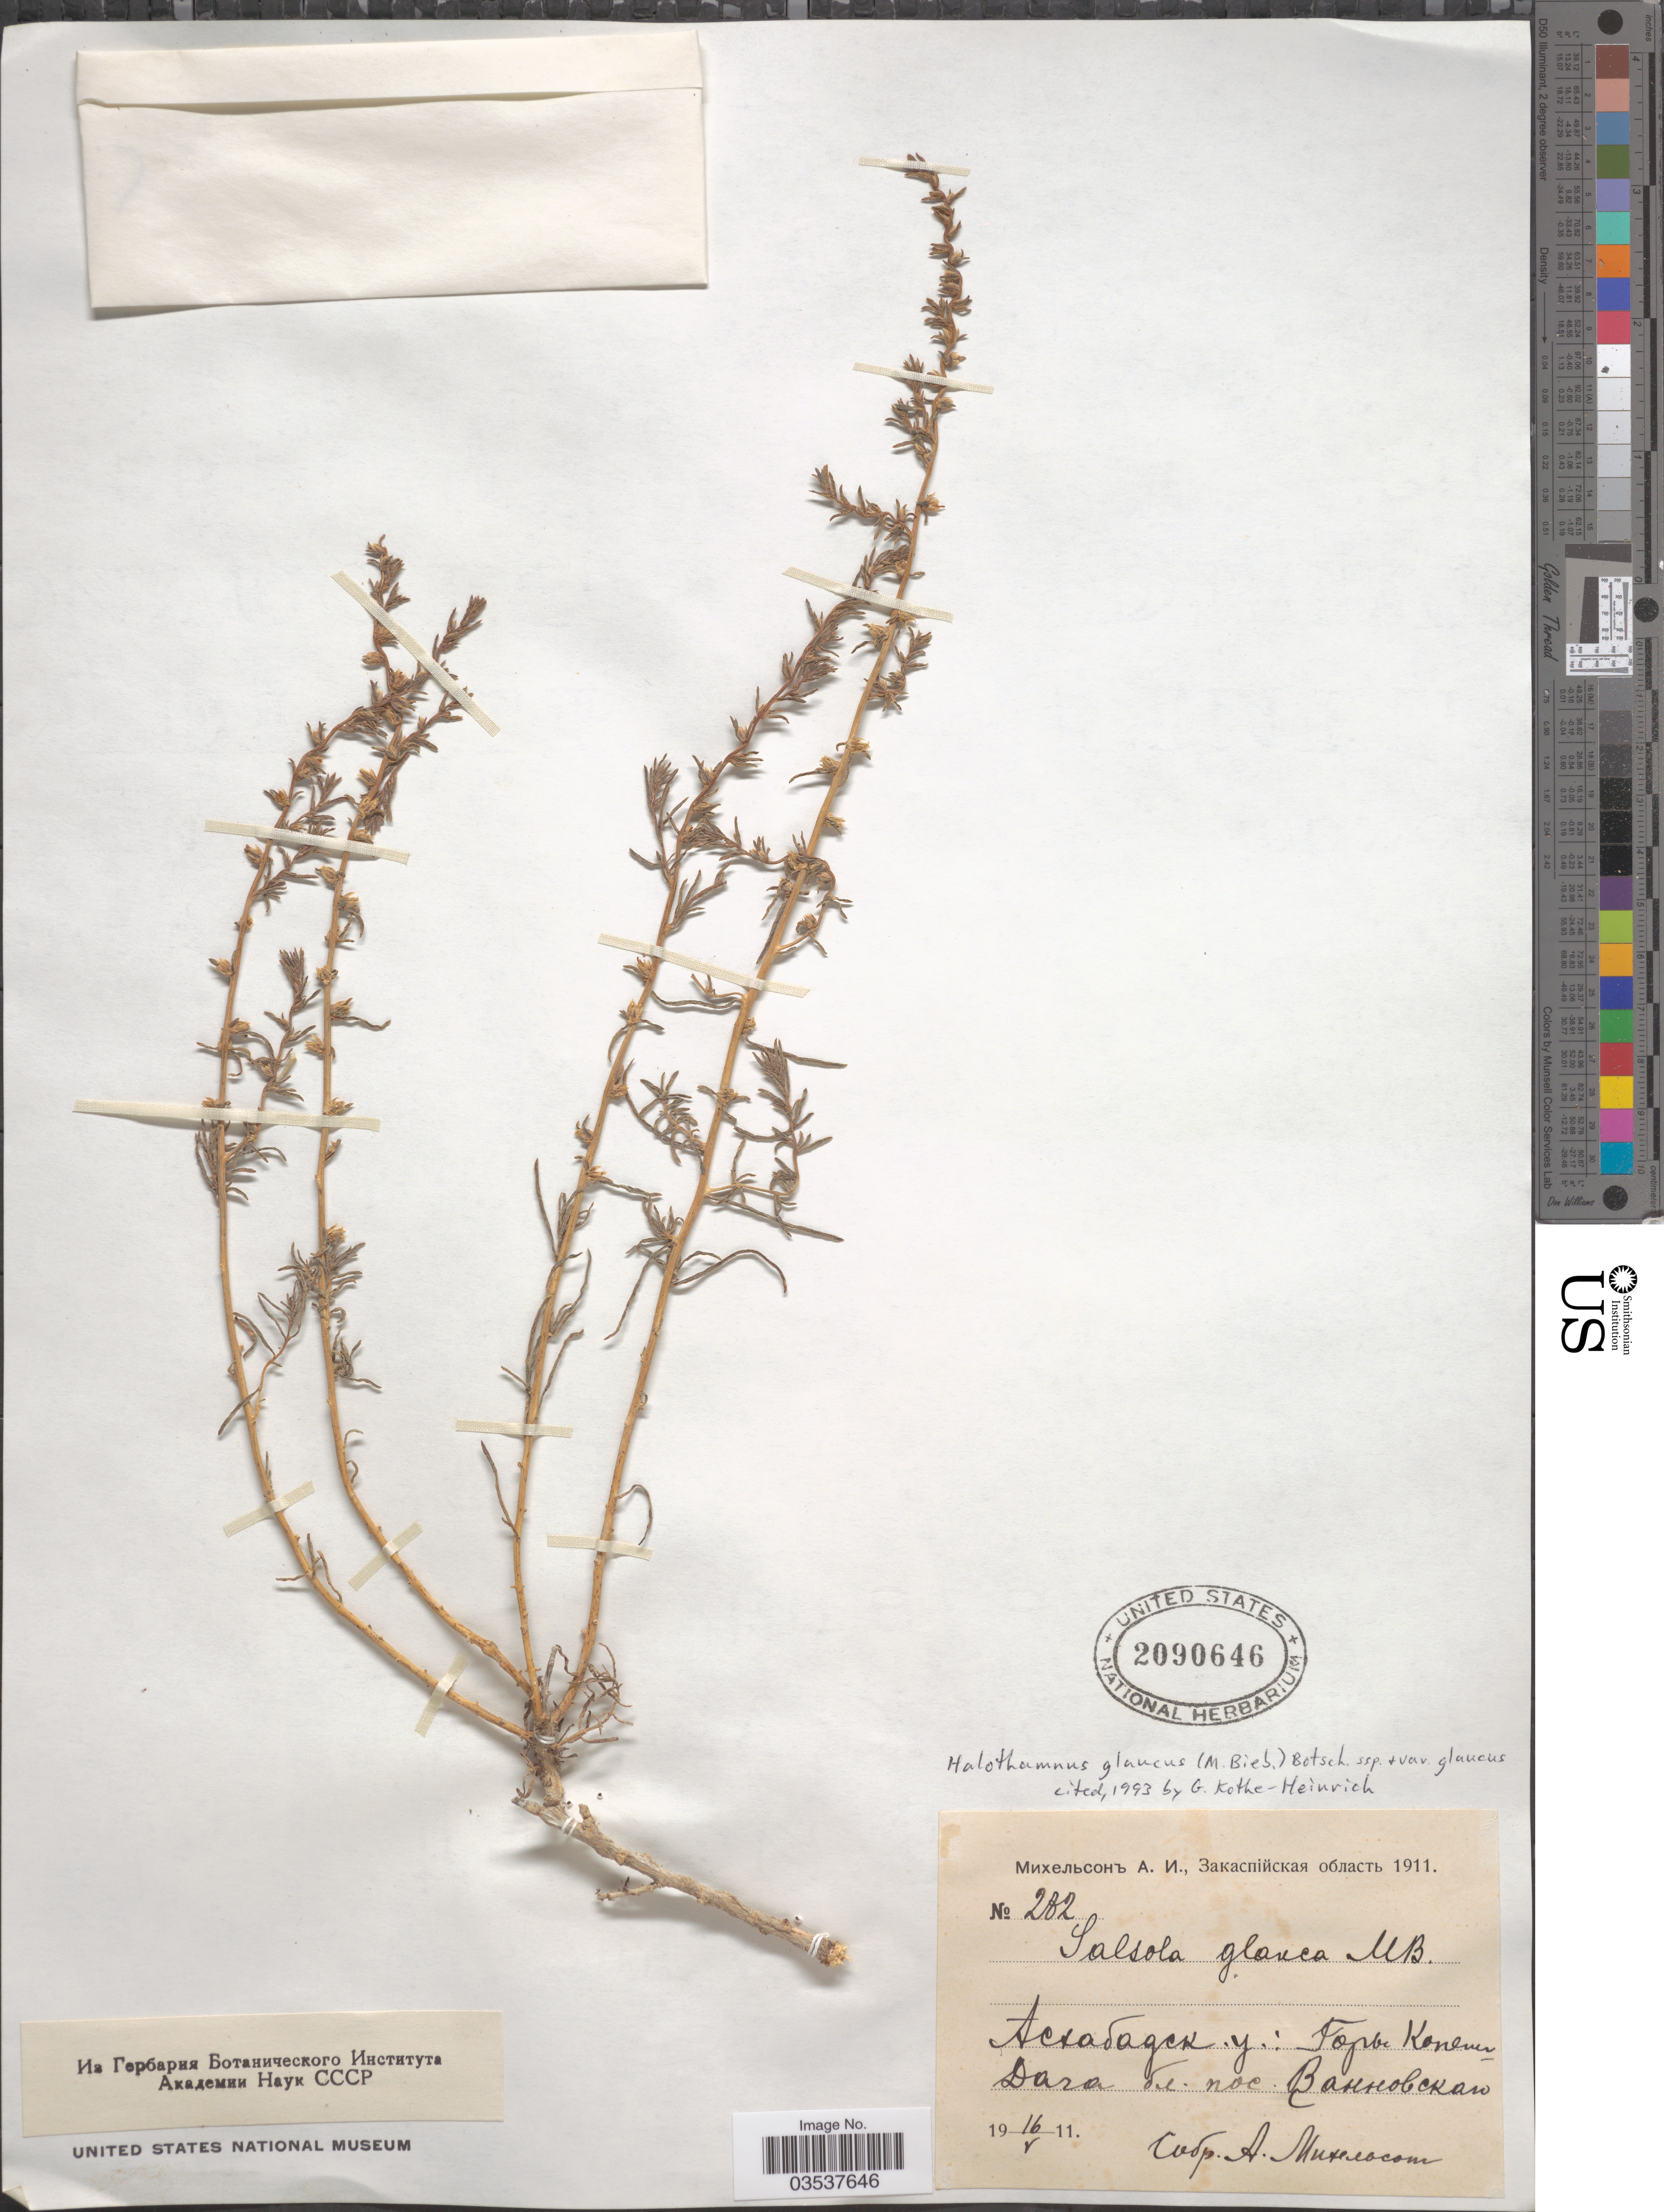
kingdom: Plantae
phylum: Tracheophyta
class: Magnoliopsida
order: Caryophyllales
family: Amaranthaceae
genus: Halothamnus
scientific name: Halothamnus glaucus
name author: (M. Bieb.) Botsch.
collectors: A. Mikhelson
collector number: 282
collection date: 1911-05-16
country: Turkmenistan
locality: Kopet Dag Mts, near village Vannovskiy.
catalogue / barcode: US 2090646